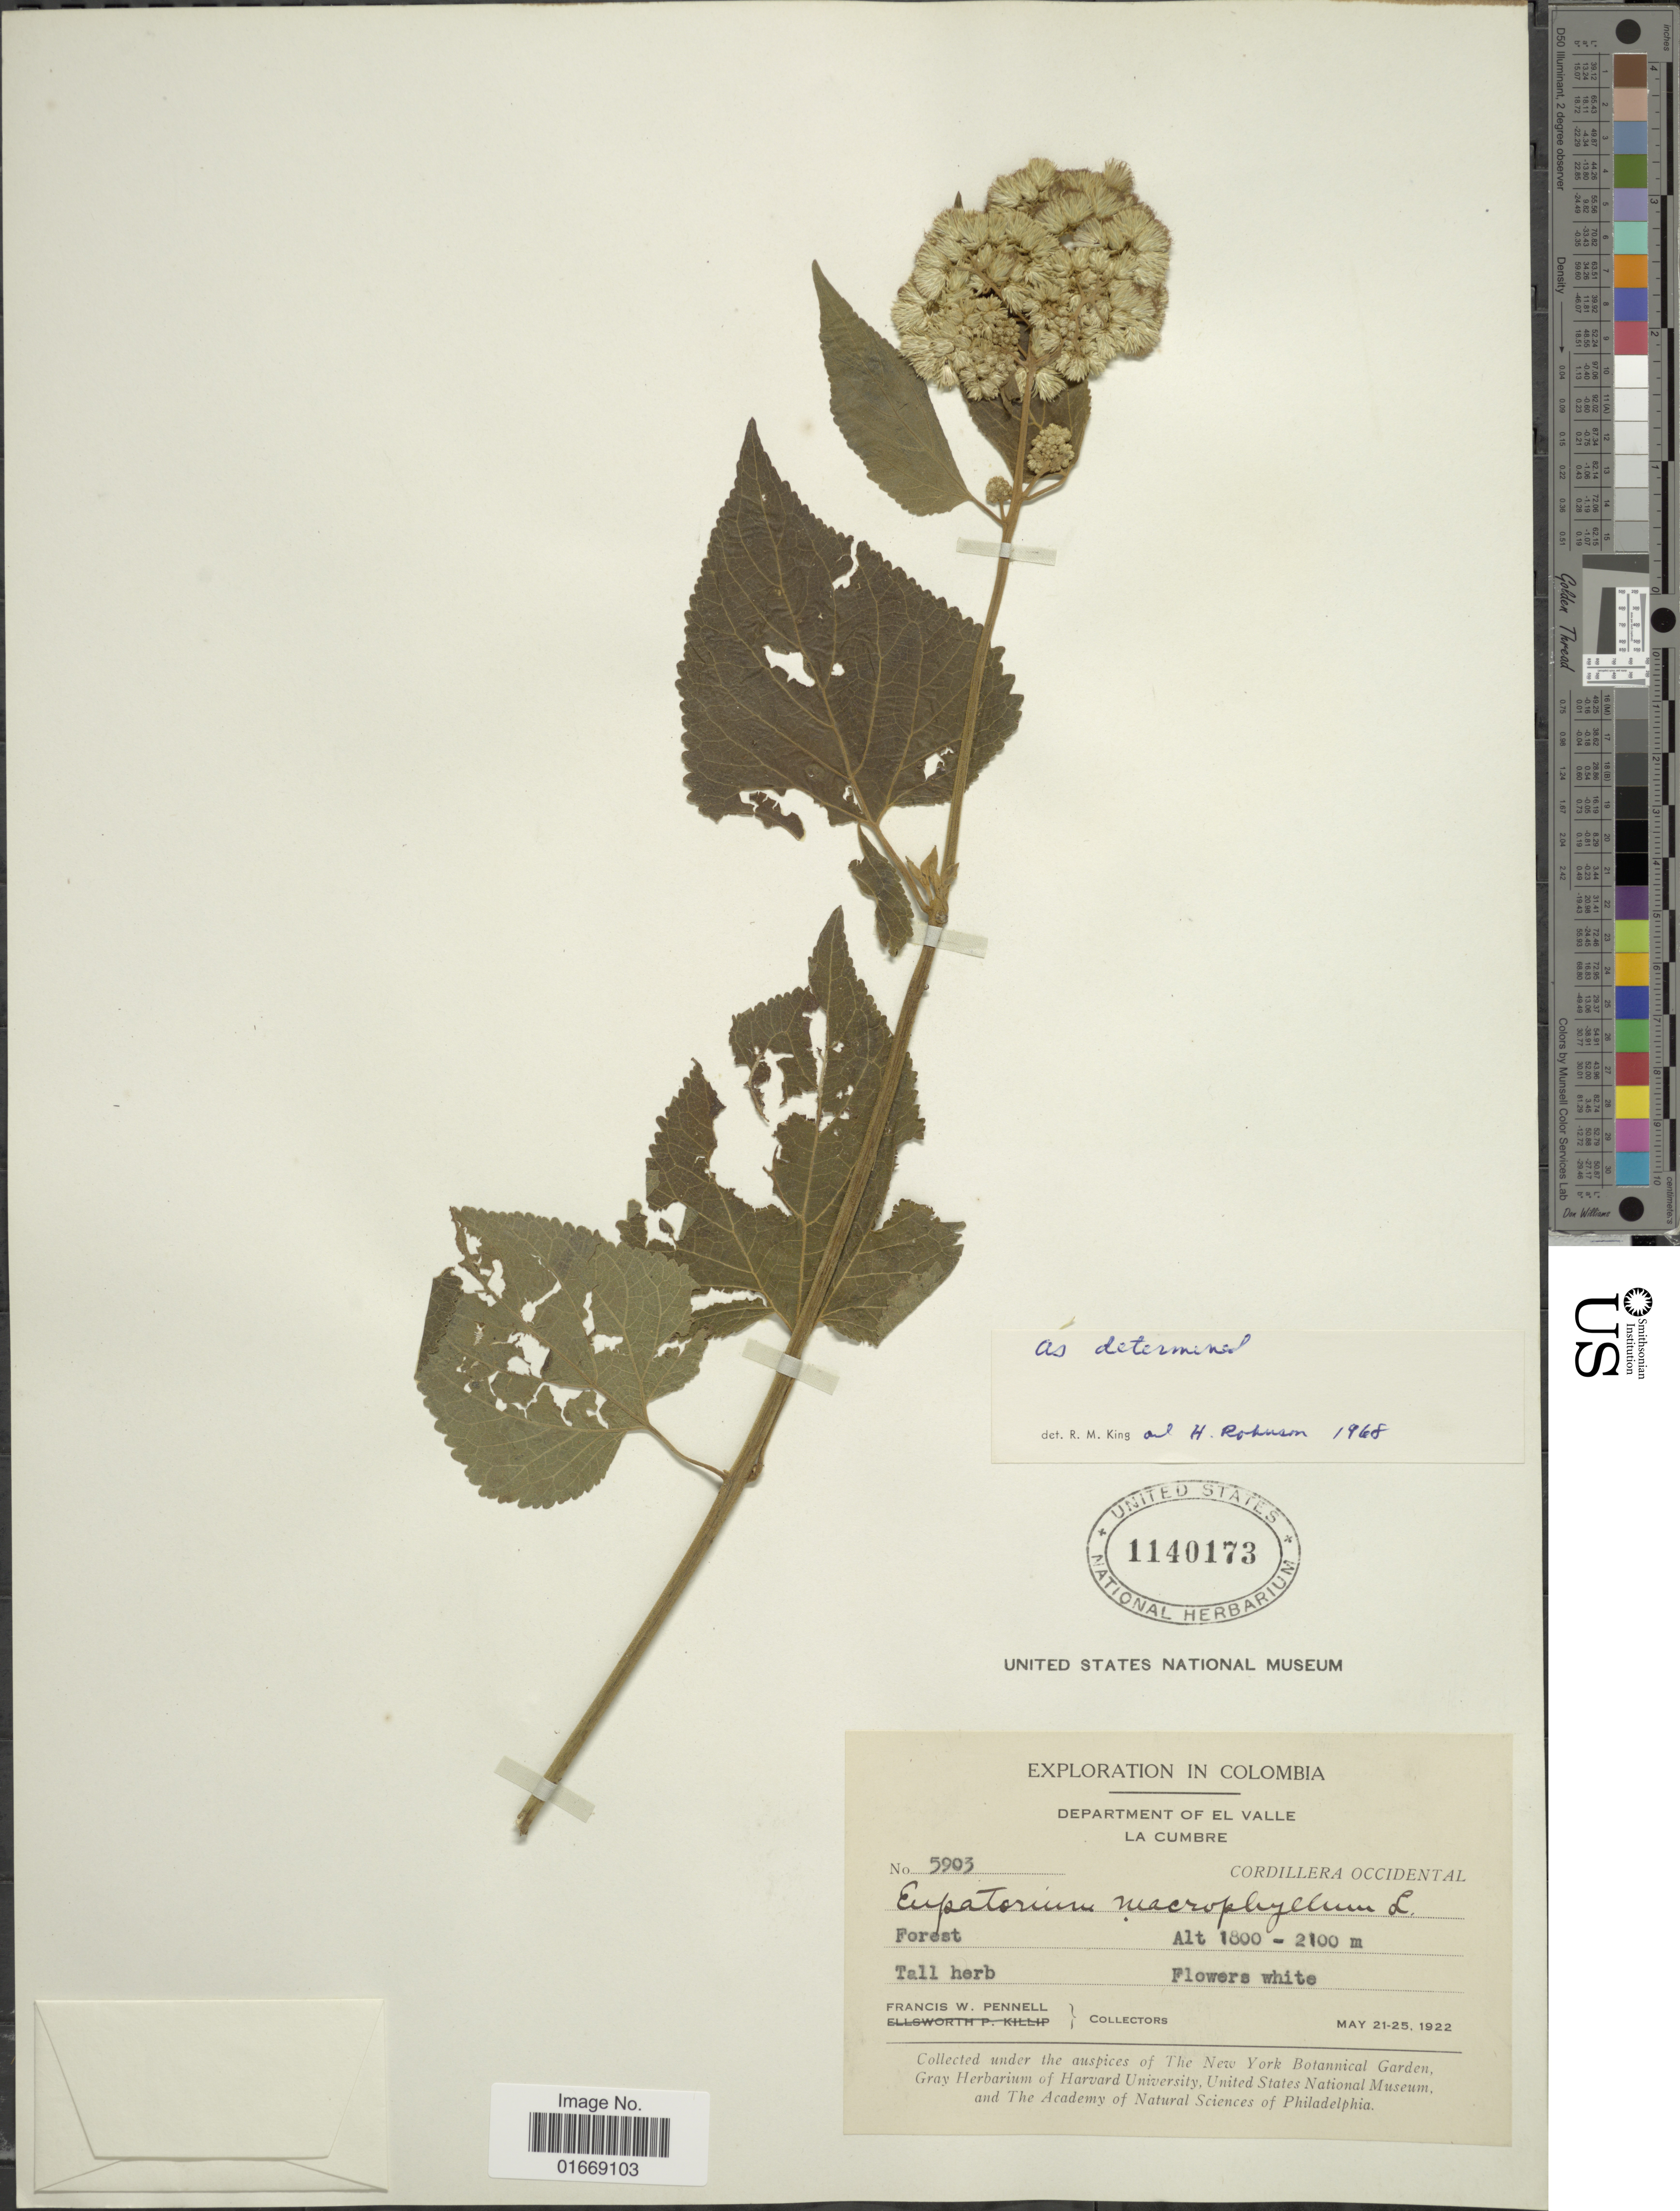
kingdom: Plantae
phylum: Tracheophyta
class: Magnoliopsida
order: Asterales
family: Asteraceae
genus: Hebeclinium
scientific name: Hebeclinium macrophyllum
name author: (L.) DC.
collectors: F. W. Pennell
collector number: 5903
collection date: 1922-05-21/1922-05-25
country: Colombia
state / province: Valle del Cauca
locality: Department of El Valle, La Cumbre, Cordillera Occidental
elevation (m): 1800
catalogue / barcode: US 1140173